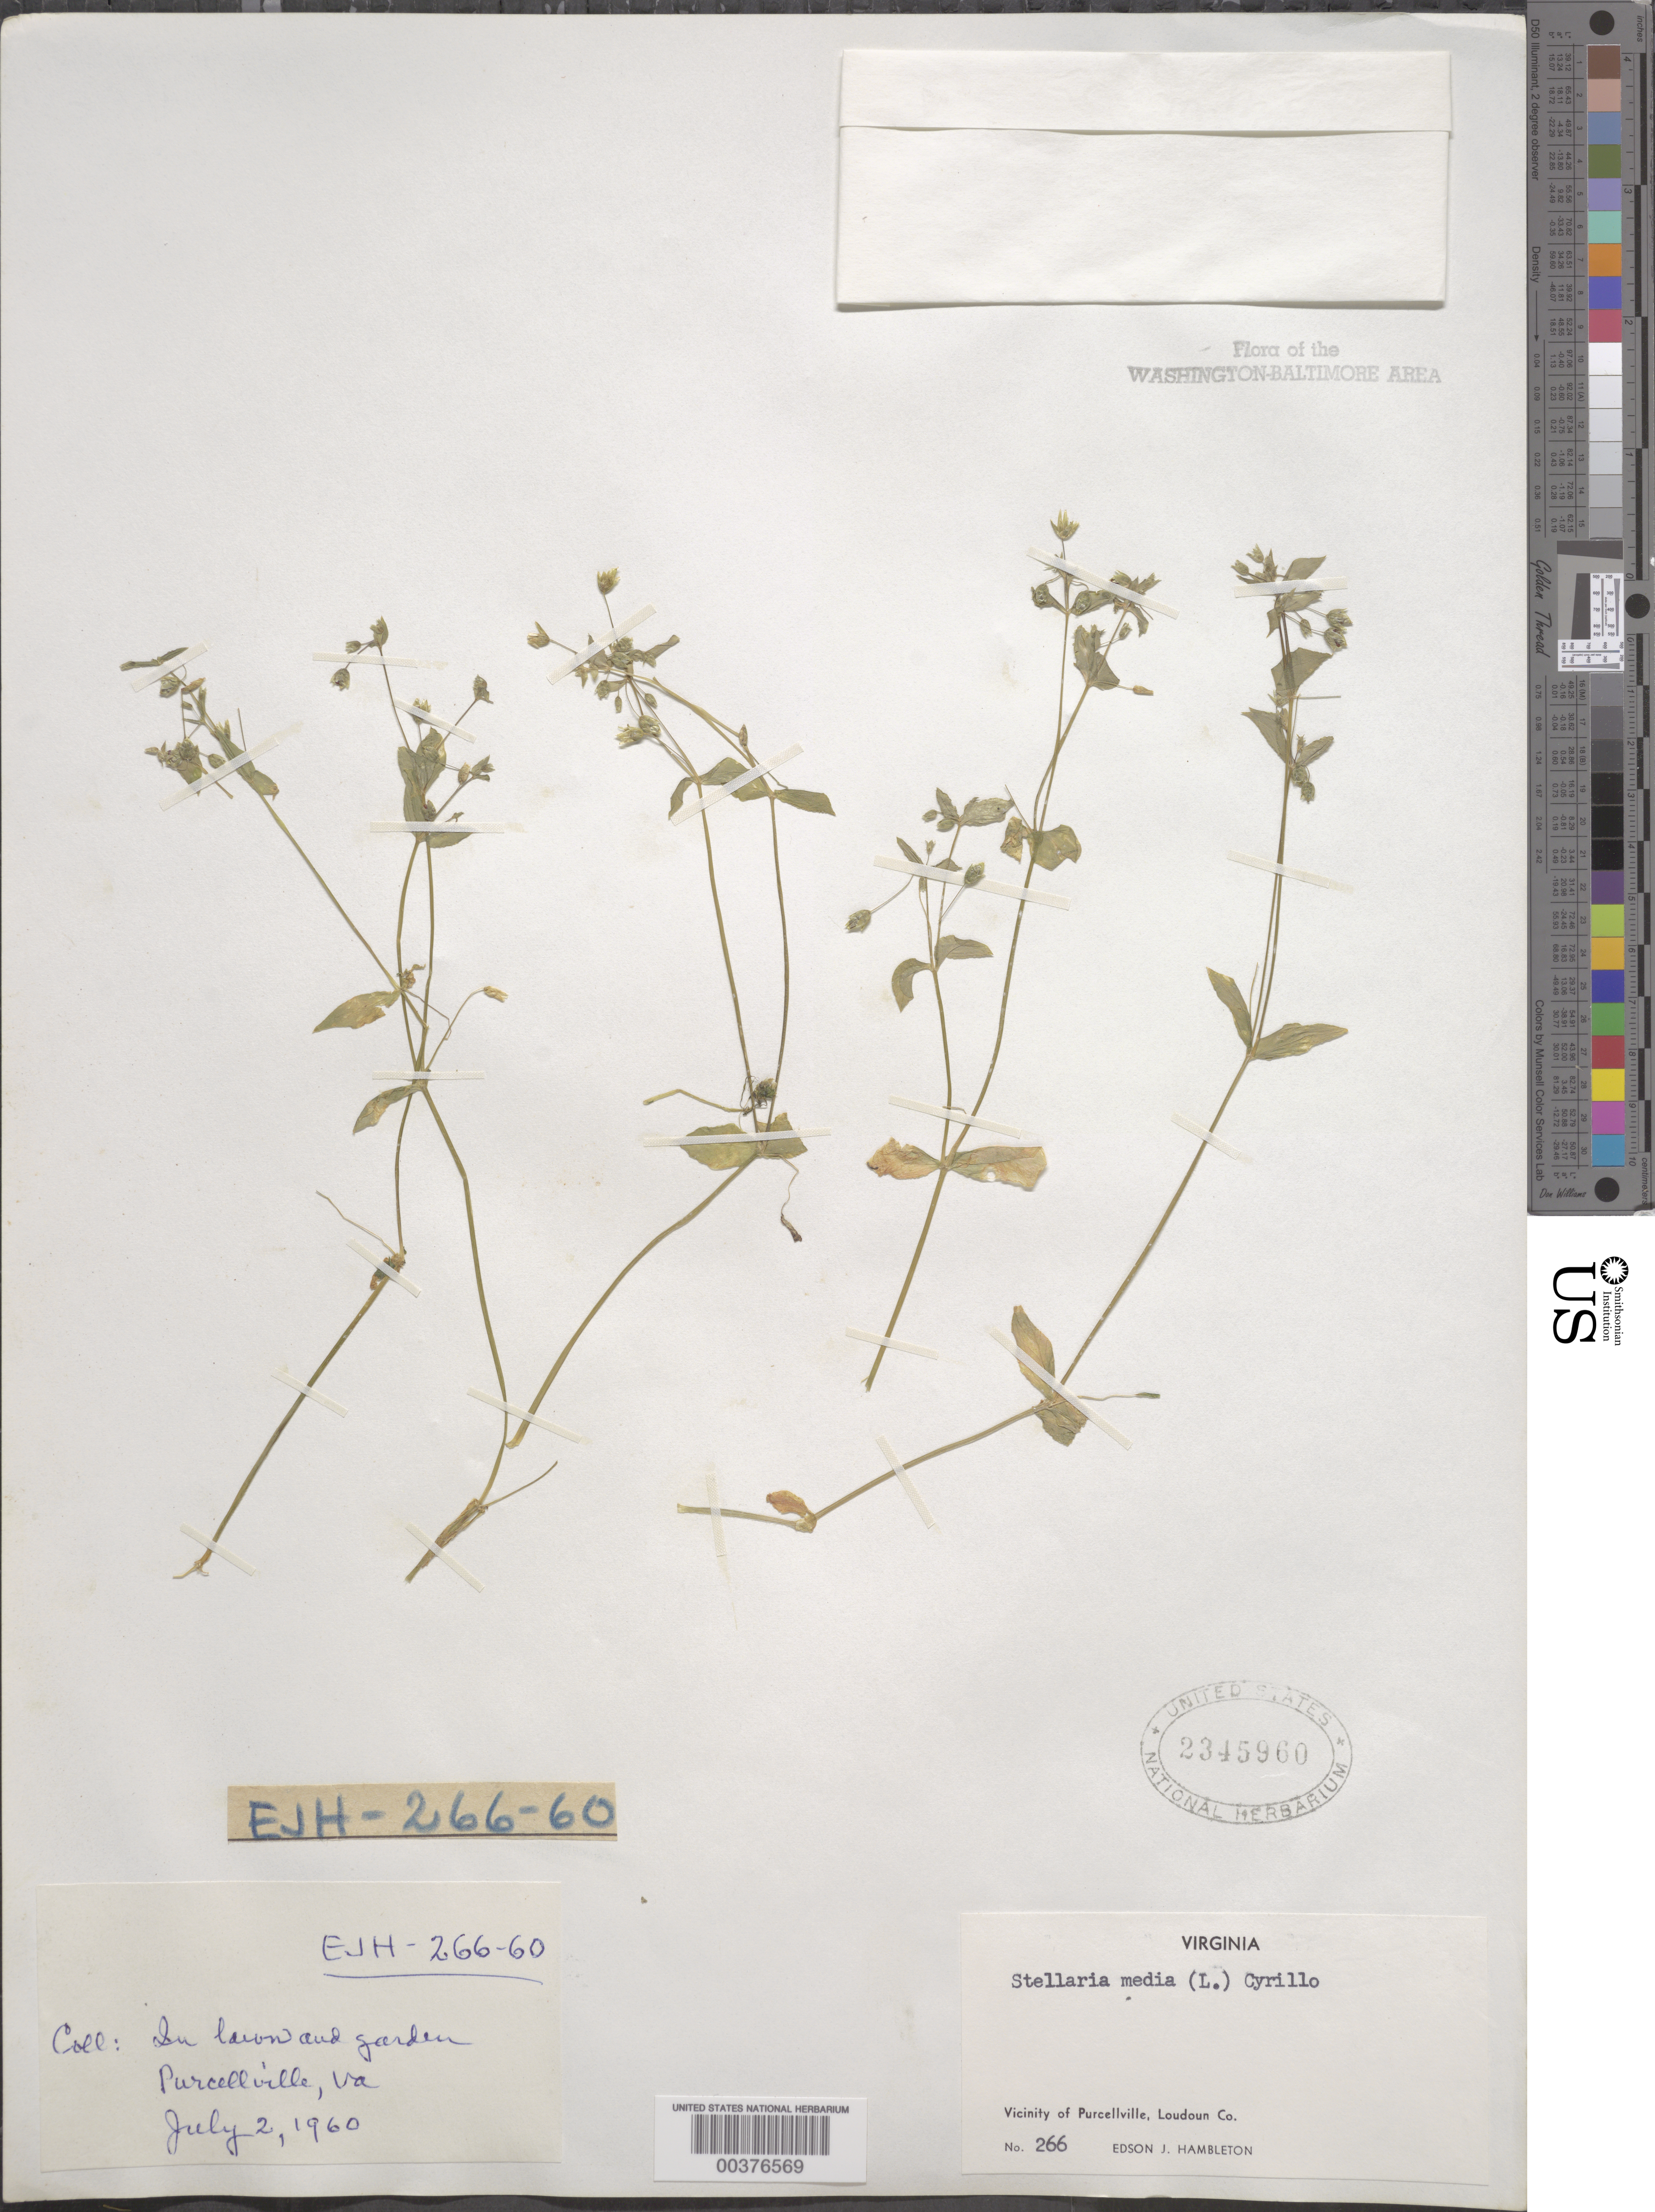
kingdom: Plantae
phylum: Tracheophyta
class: Magnoliopsida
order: Caryophyllales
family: Caryophyllaceae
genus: Stellaria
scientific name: Stellaria media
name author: (L.) Vill.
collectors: E. Hambleton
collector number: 266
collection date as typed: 02 Jul 1960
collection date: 1960-07-02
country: United States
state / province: Virginia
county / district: Loudoun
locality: Purcellville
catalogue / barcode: US 2345960